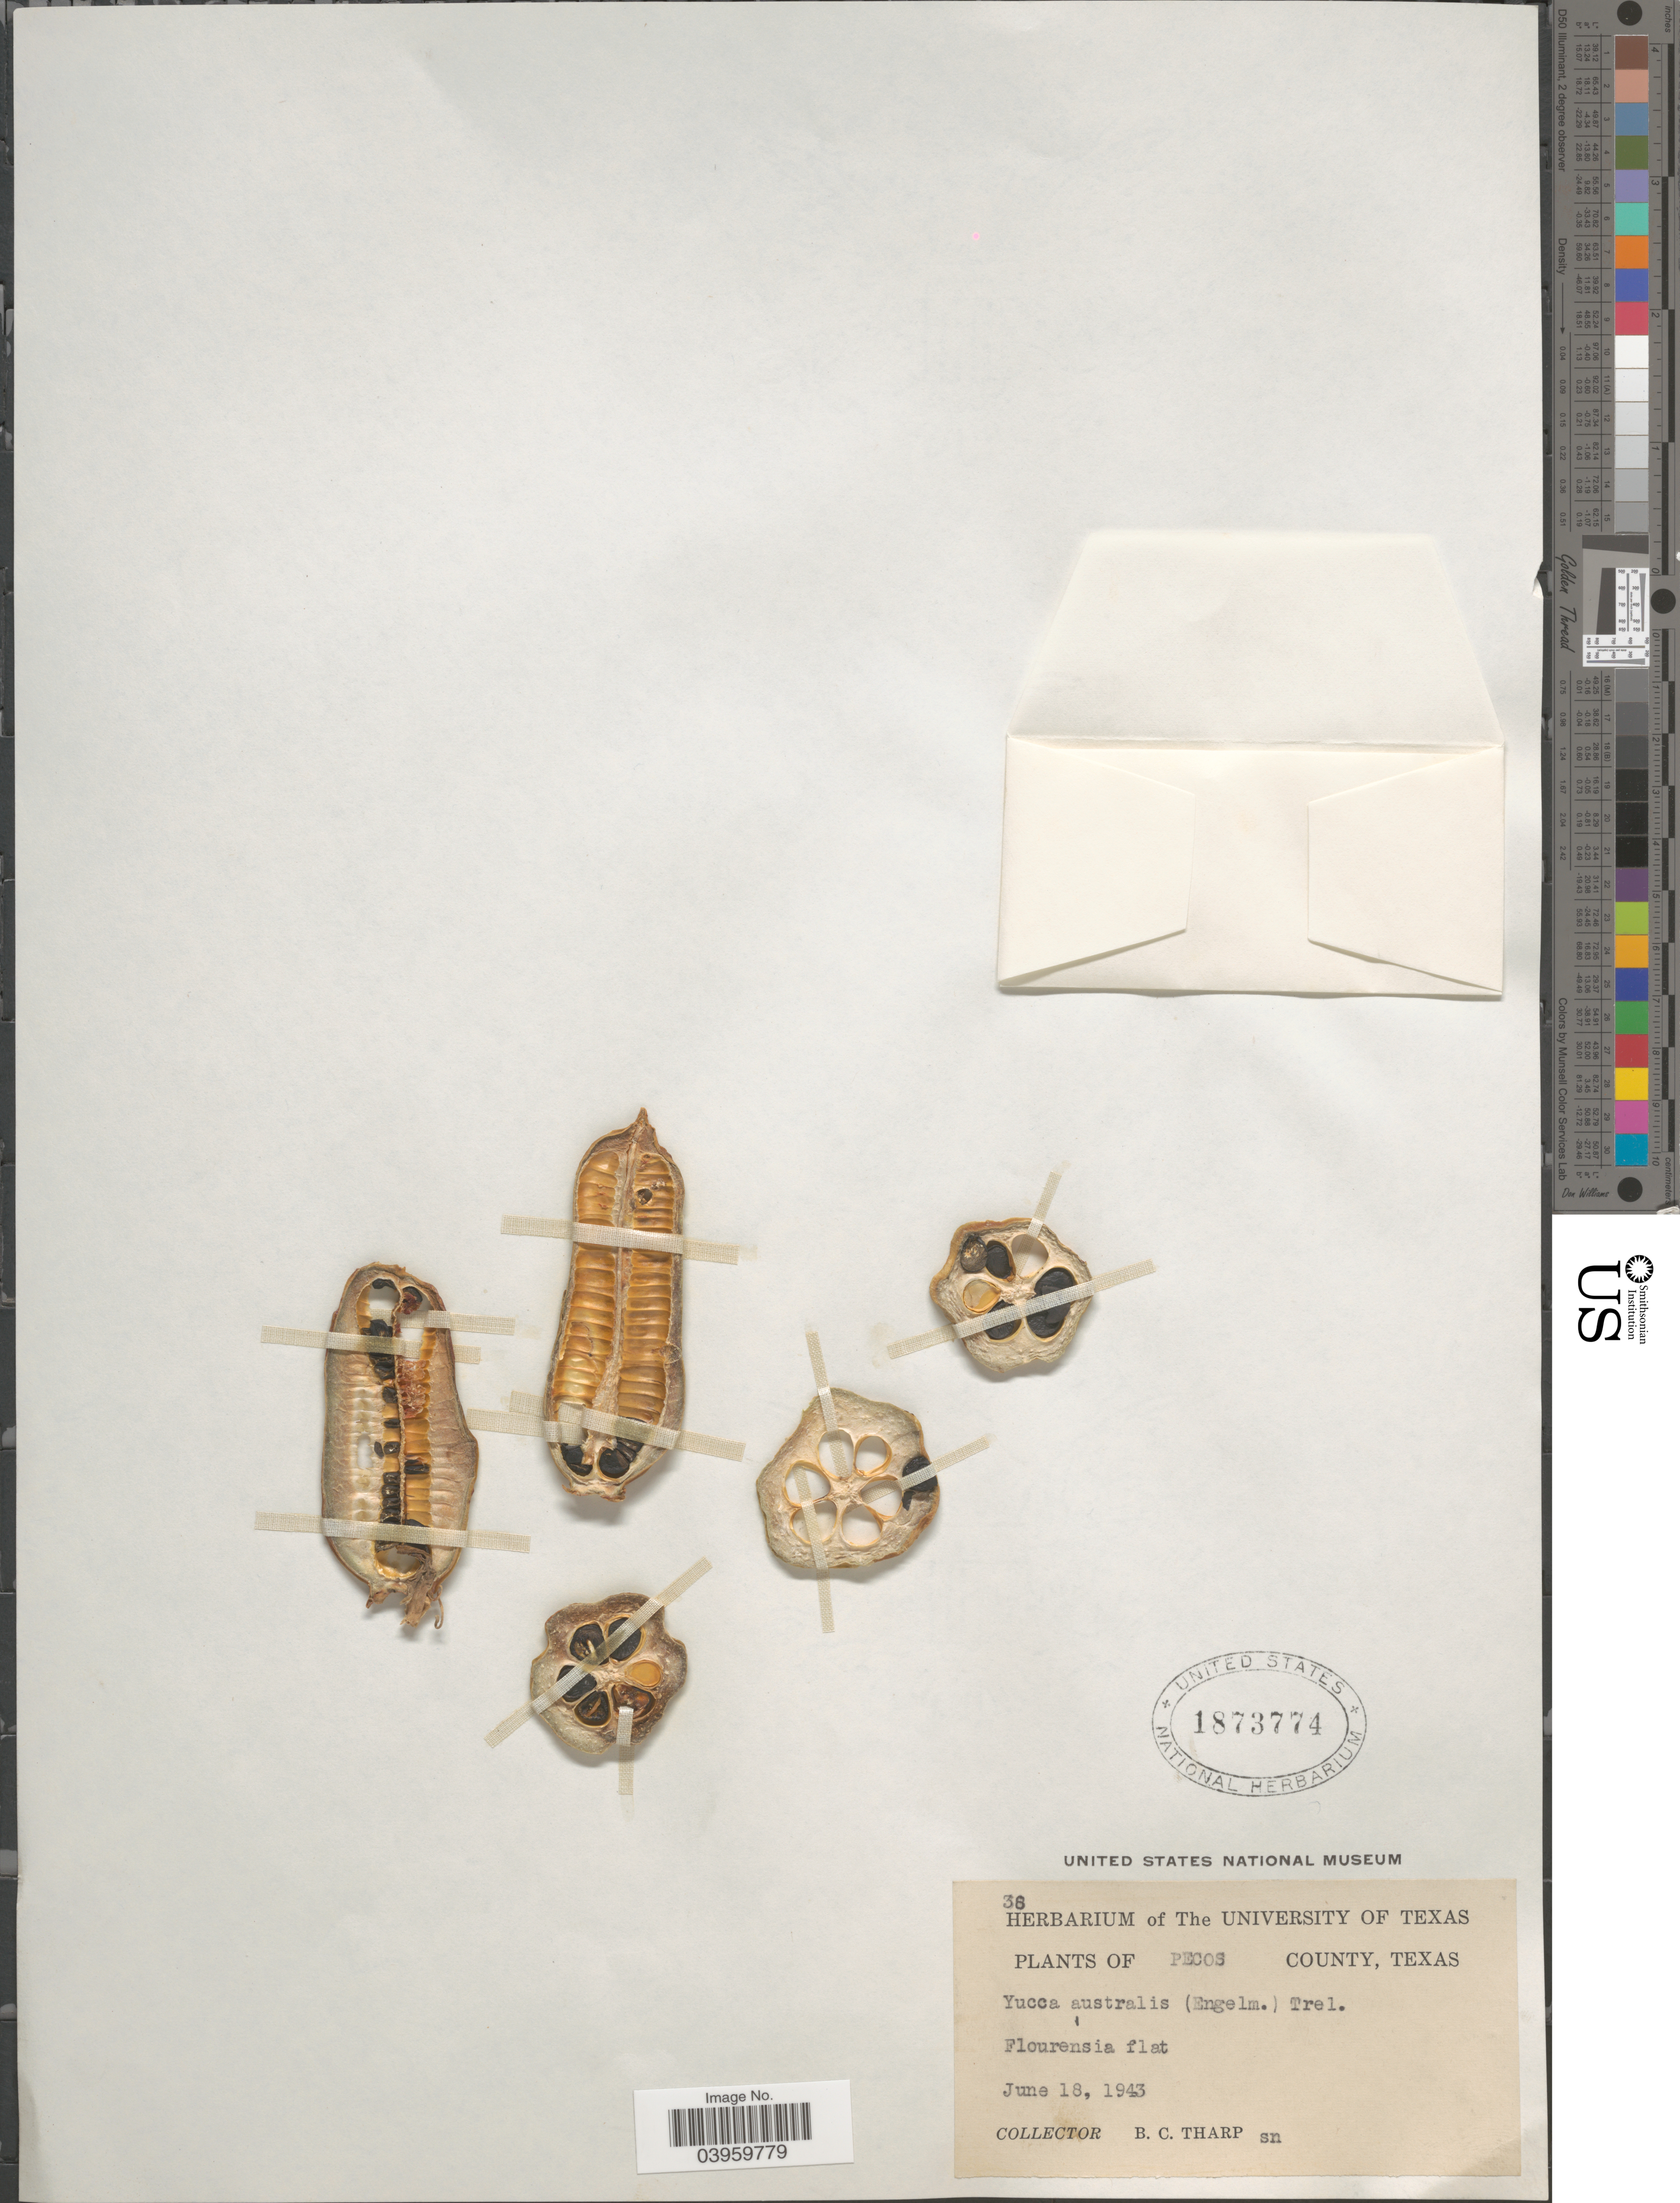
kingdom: Plantae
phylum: Tracheophyta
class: Liliopsida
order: Asparagales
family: Asparagaceae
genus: Yucca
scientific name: Yucca australis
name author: (Engelm.) Trel.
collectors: B. C. Tharp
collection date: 1943-06-18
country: United States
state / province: Texas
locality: Pecos County. Flourensia flat.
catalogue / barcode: US 1873774